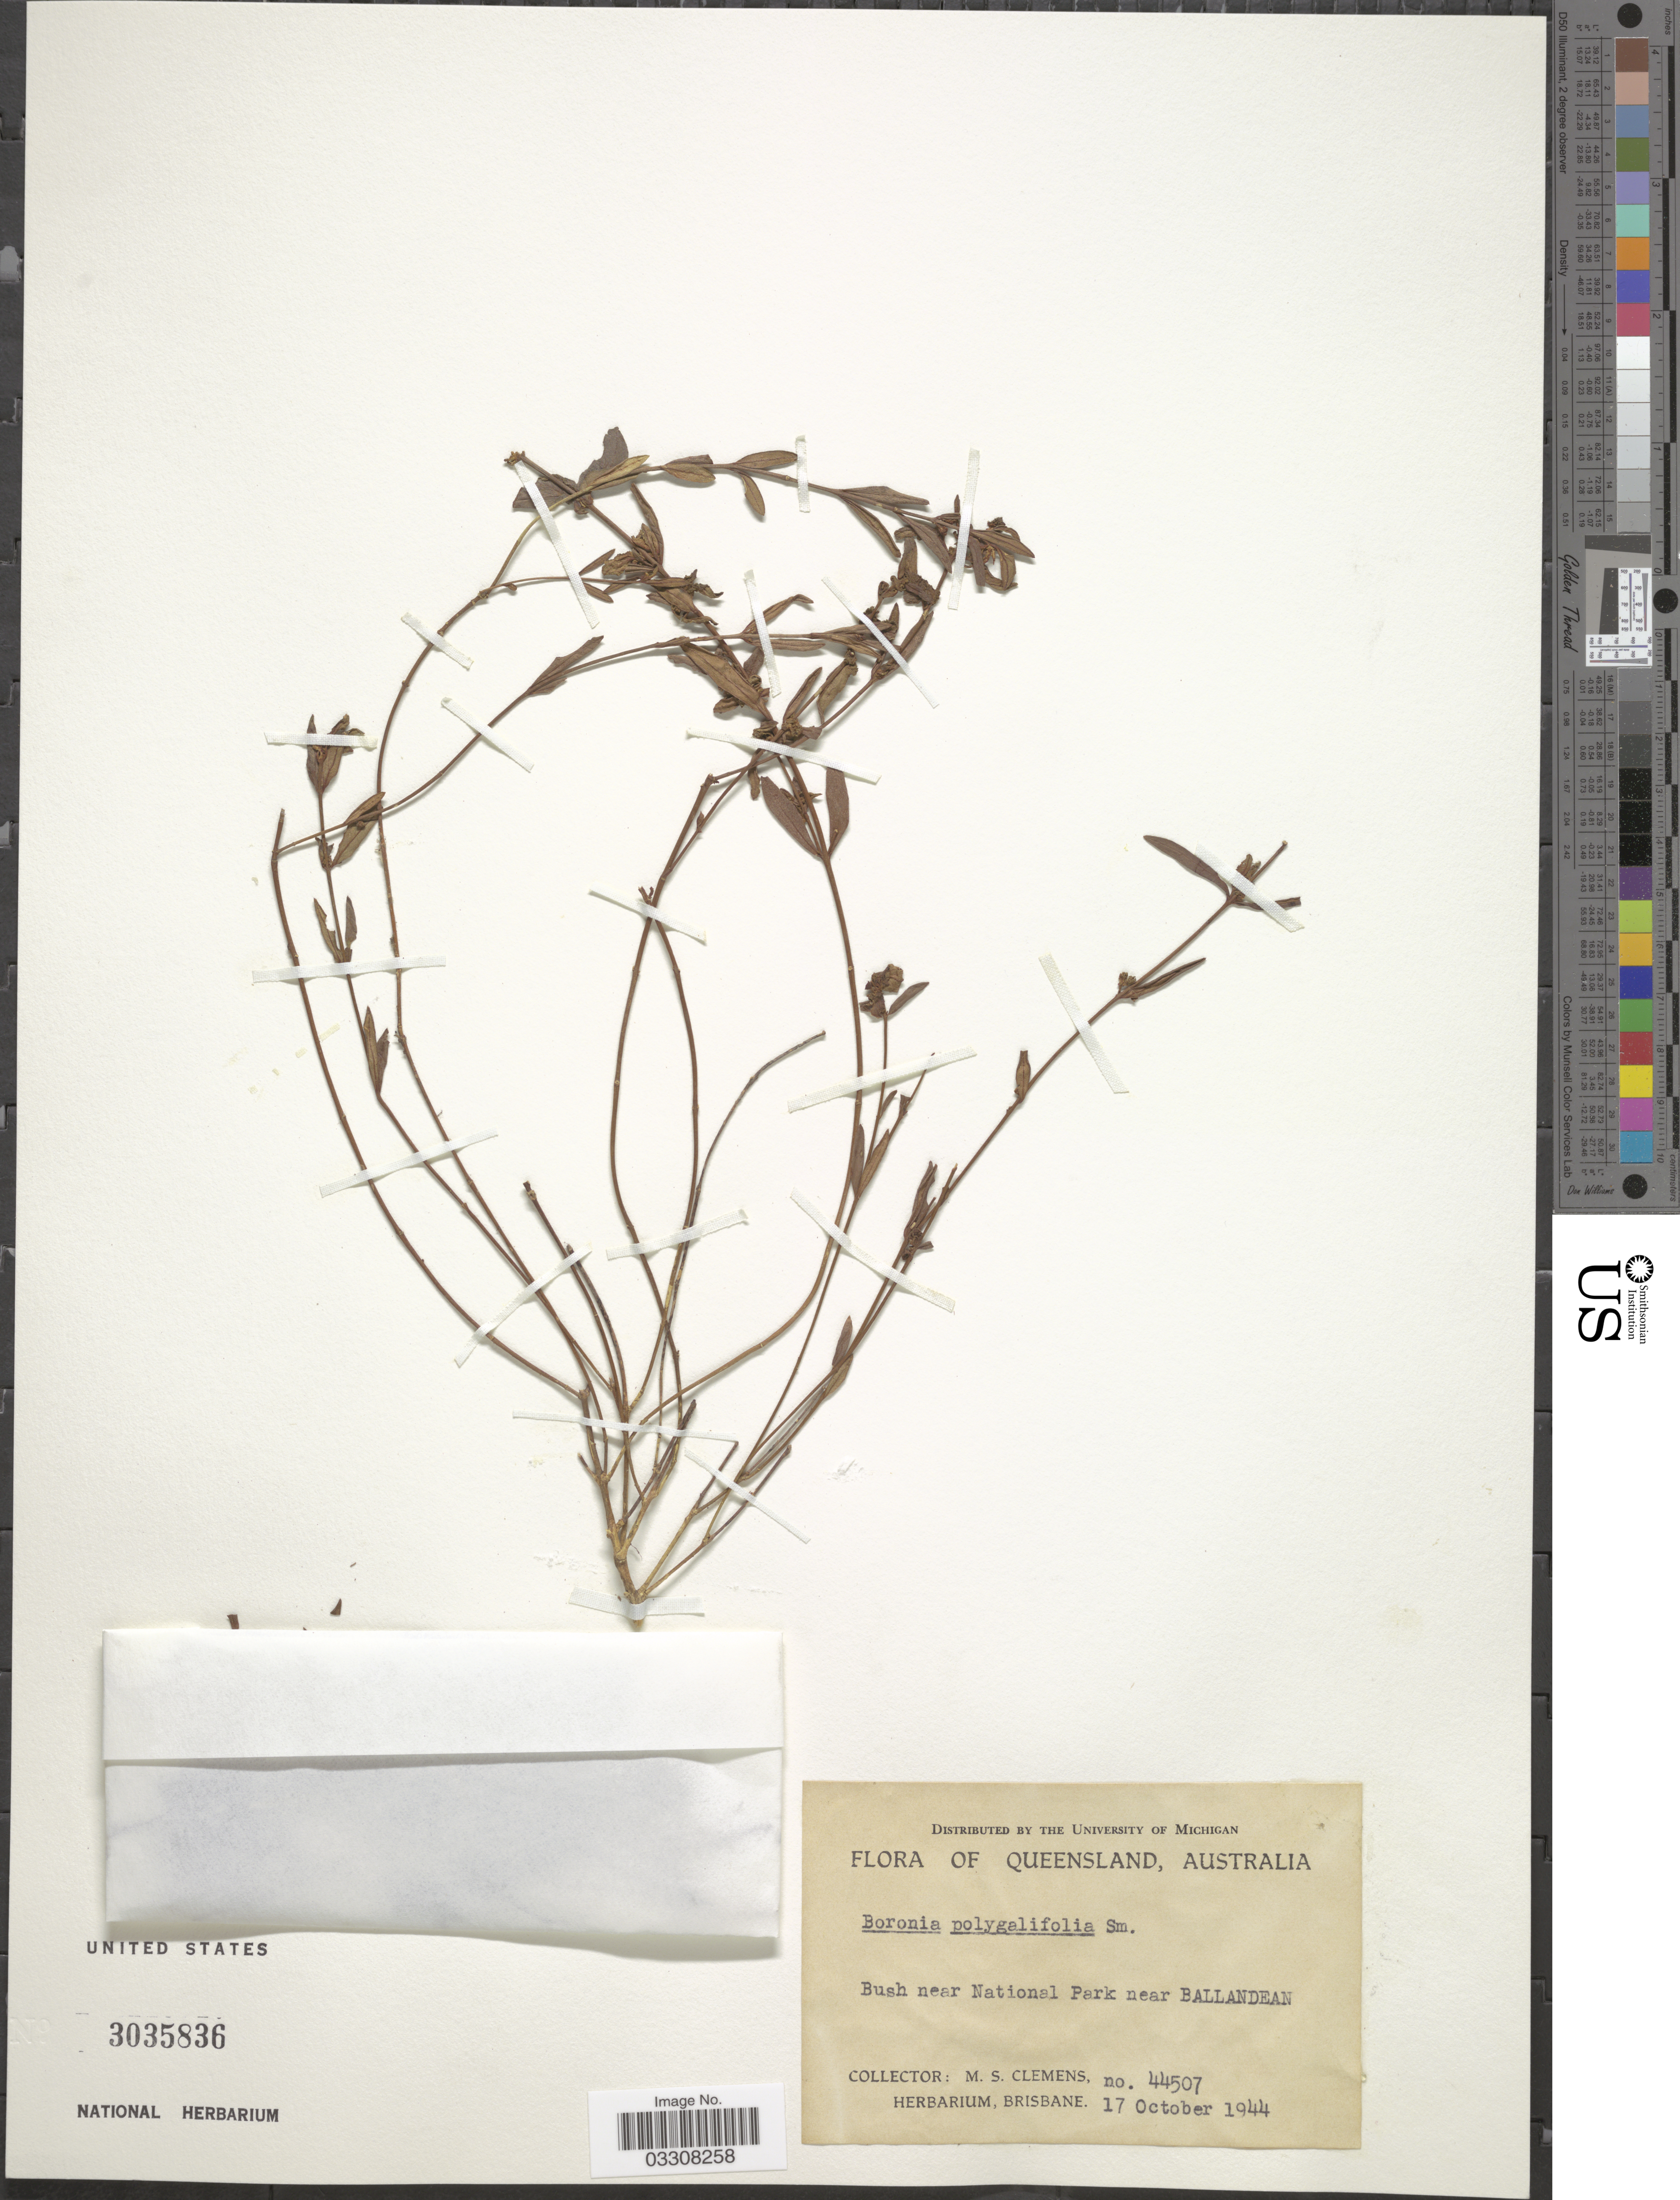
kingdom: Plantae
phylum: Tracheophyta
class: Magnoliopsida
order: Sapindales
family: Rutaceae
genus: Cyanothamnus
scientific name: Cyanothamnus polygalifolius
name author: (Sm.) Duretto & Heslewood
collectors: M. S. Clemens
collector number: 44507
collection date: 1944-10-17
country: Australia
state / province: Queensland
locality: Bush near National Park near Ballandean.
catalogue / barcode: US 3035836